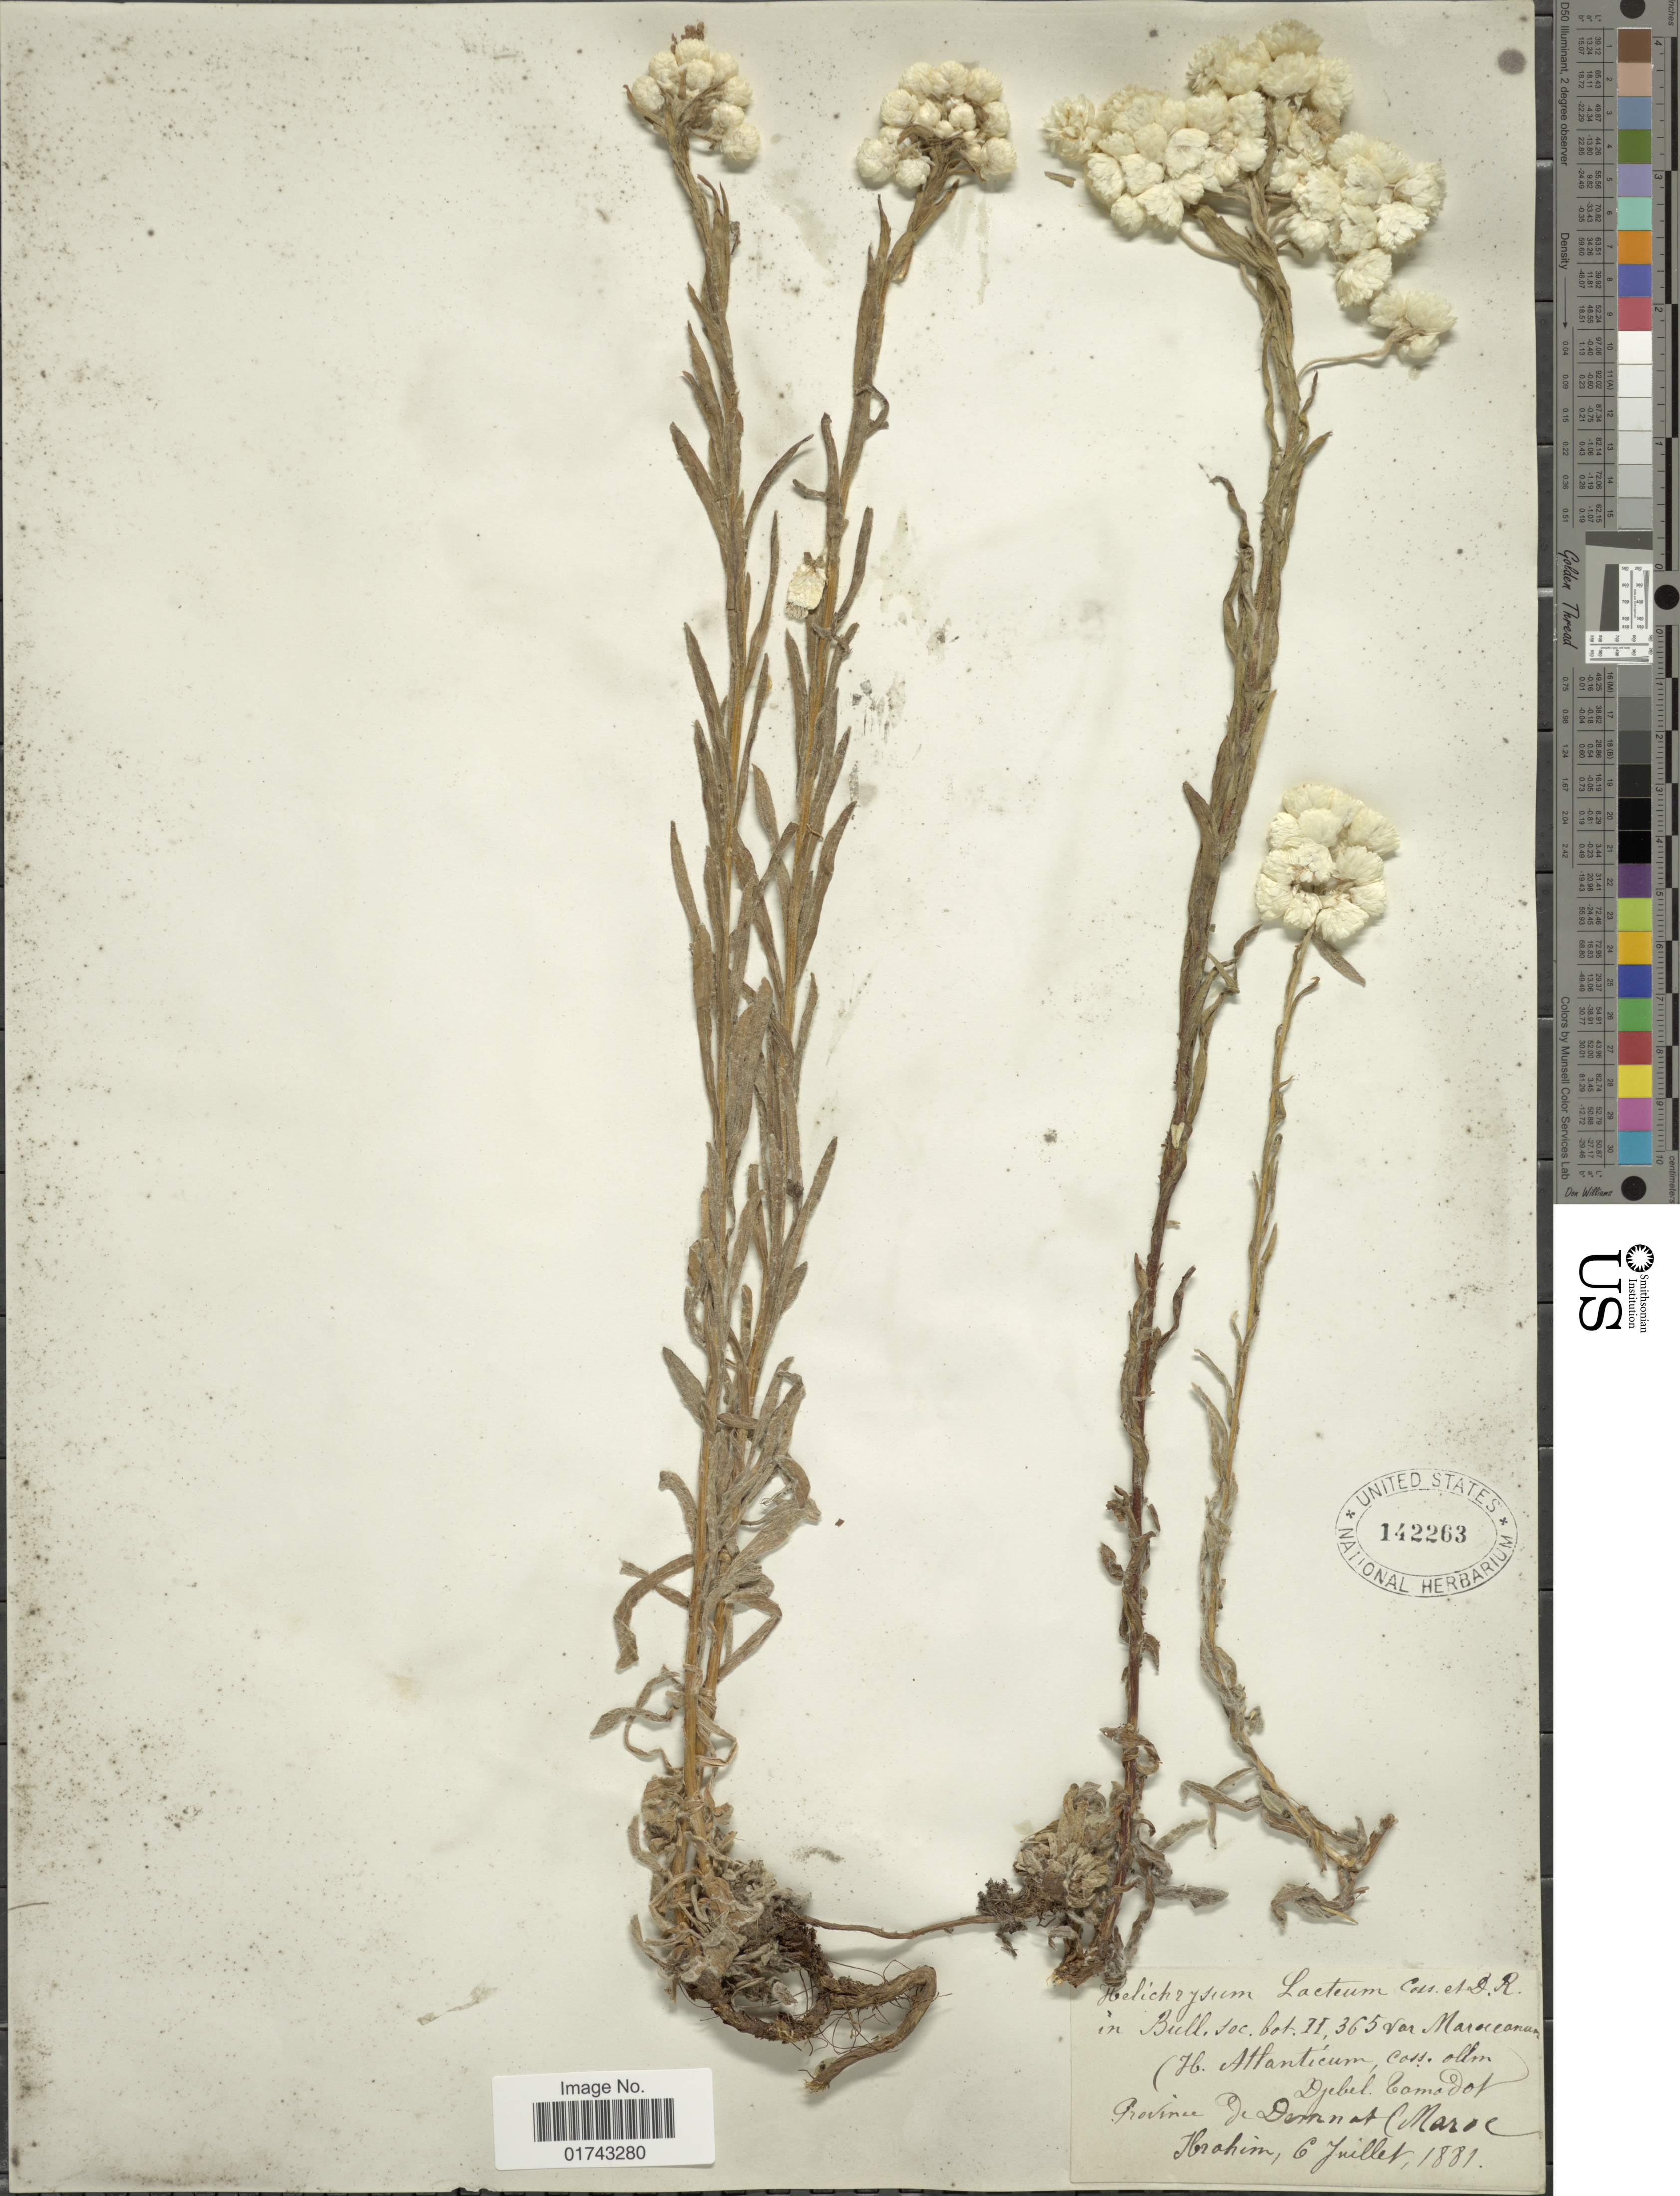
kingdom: Plantae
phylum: Tracheophyta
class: Magnoliopsida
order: Asterales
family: Asteraceae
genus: Helichrysum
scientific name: Helichrysum lacteum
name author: Coss. & Durieu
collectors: -. Ibrahim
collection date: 1881-07-06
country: Morocco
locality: Djebel Comadot [interpreted], Province de Demnat (Maroc)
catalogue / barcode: US 142263